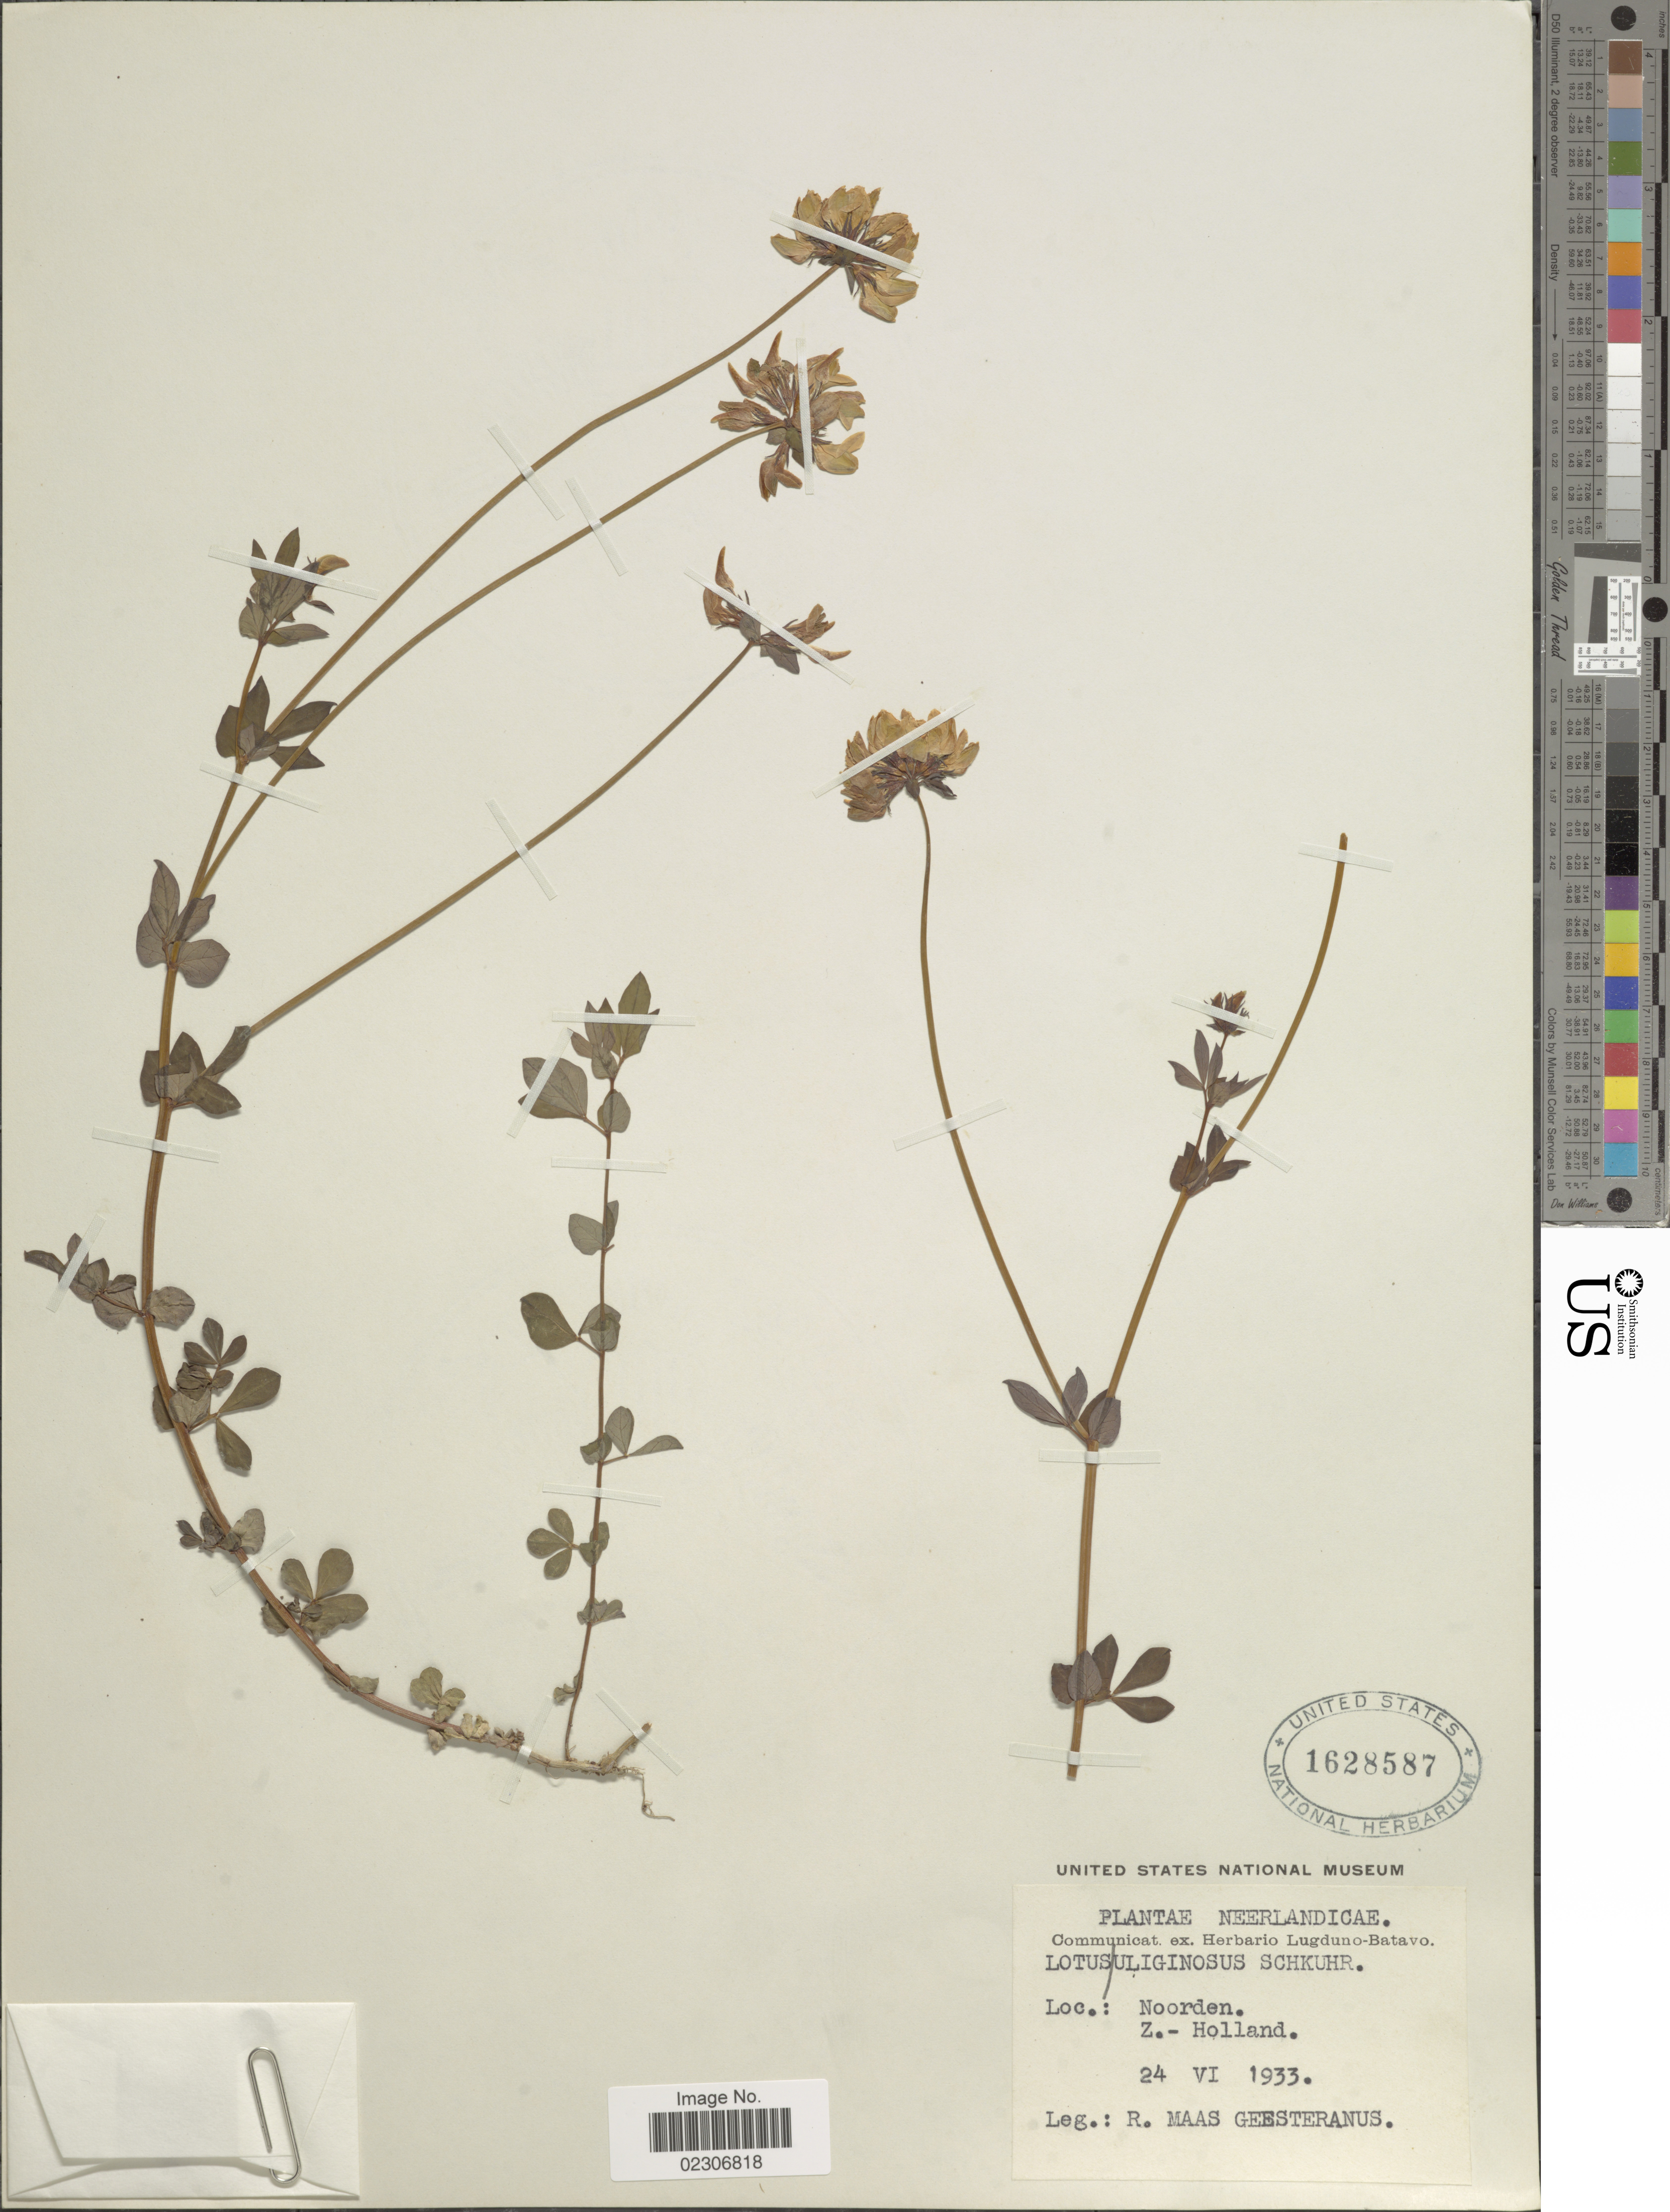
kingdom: Plantae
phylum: Tracheophyta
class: Magnoliopsida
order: Fabales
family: Fabaceae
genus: Lotus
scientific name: Lotus uliginosus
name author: Schkuhr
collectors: R. A. Maas Geesteranus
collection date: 1933-06-24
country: Netherlands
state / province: Zuid Holland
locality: Noorden, Z.-Holland.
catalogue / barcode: US 1628587